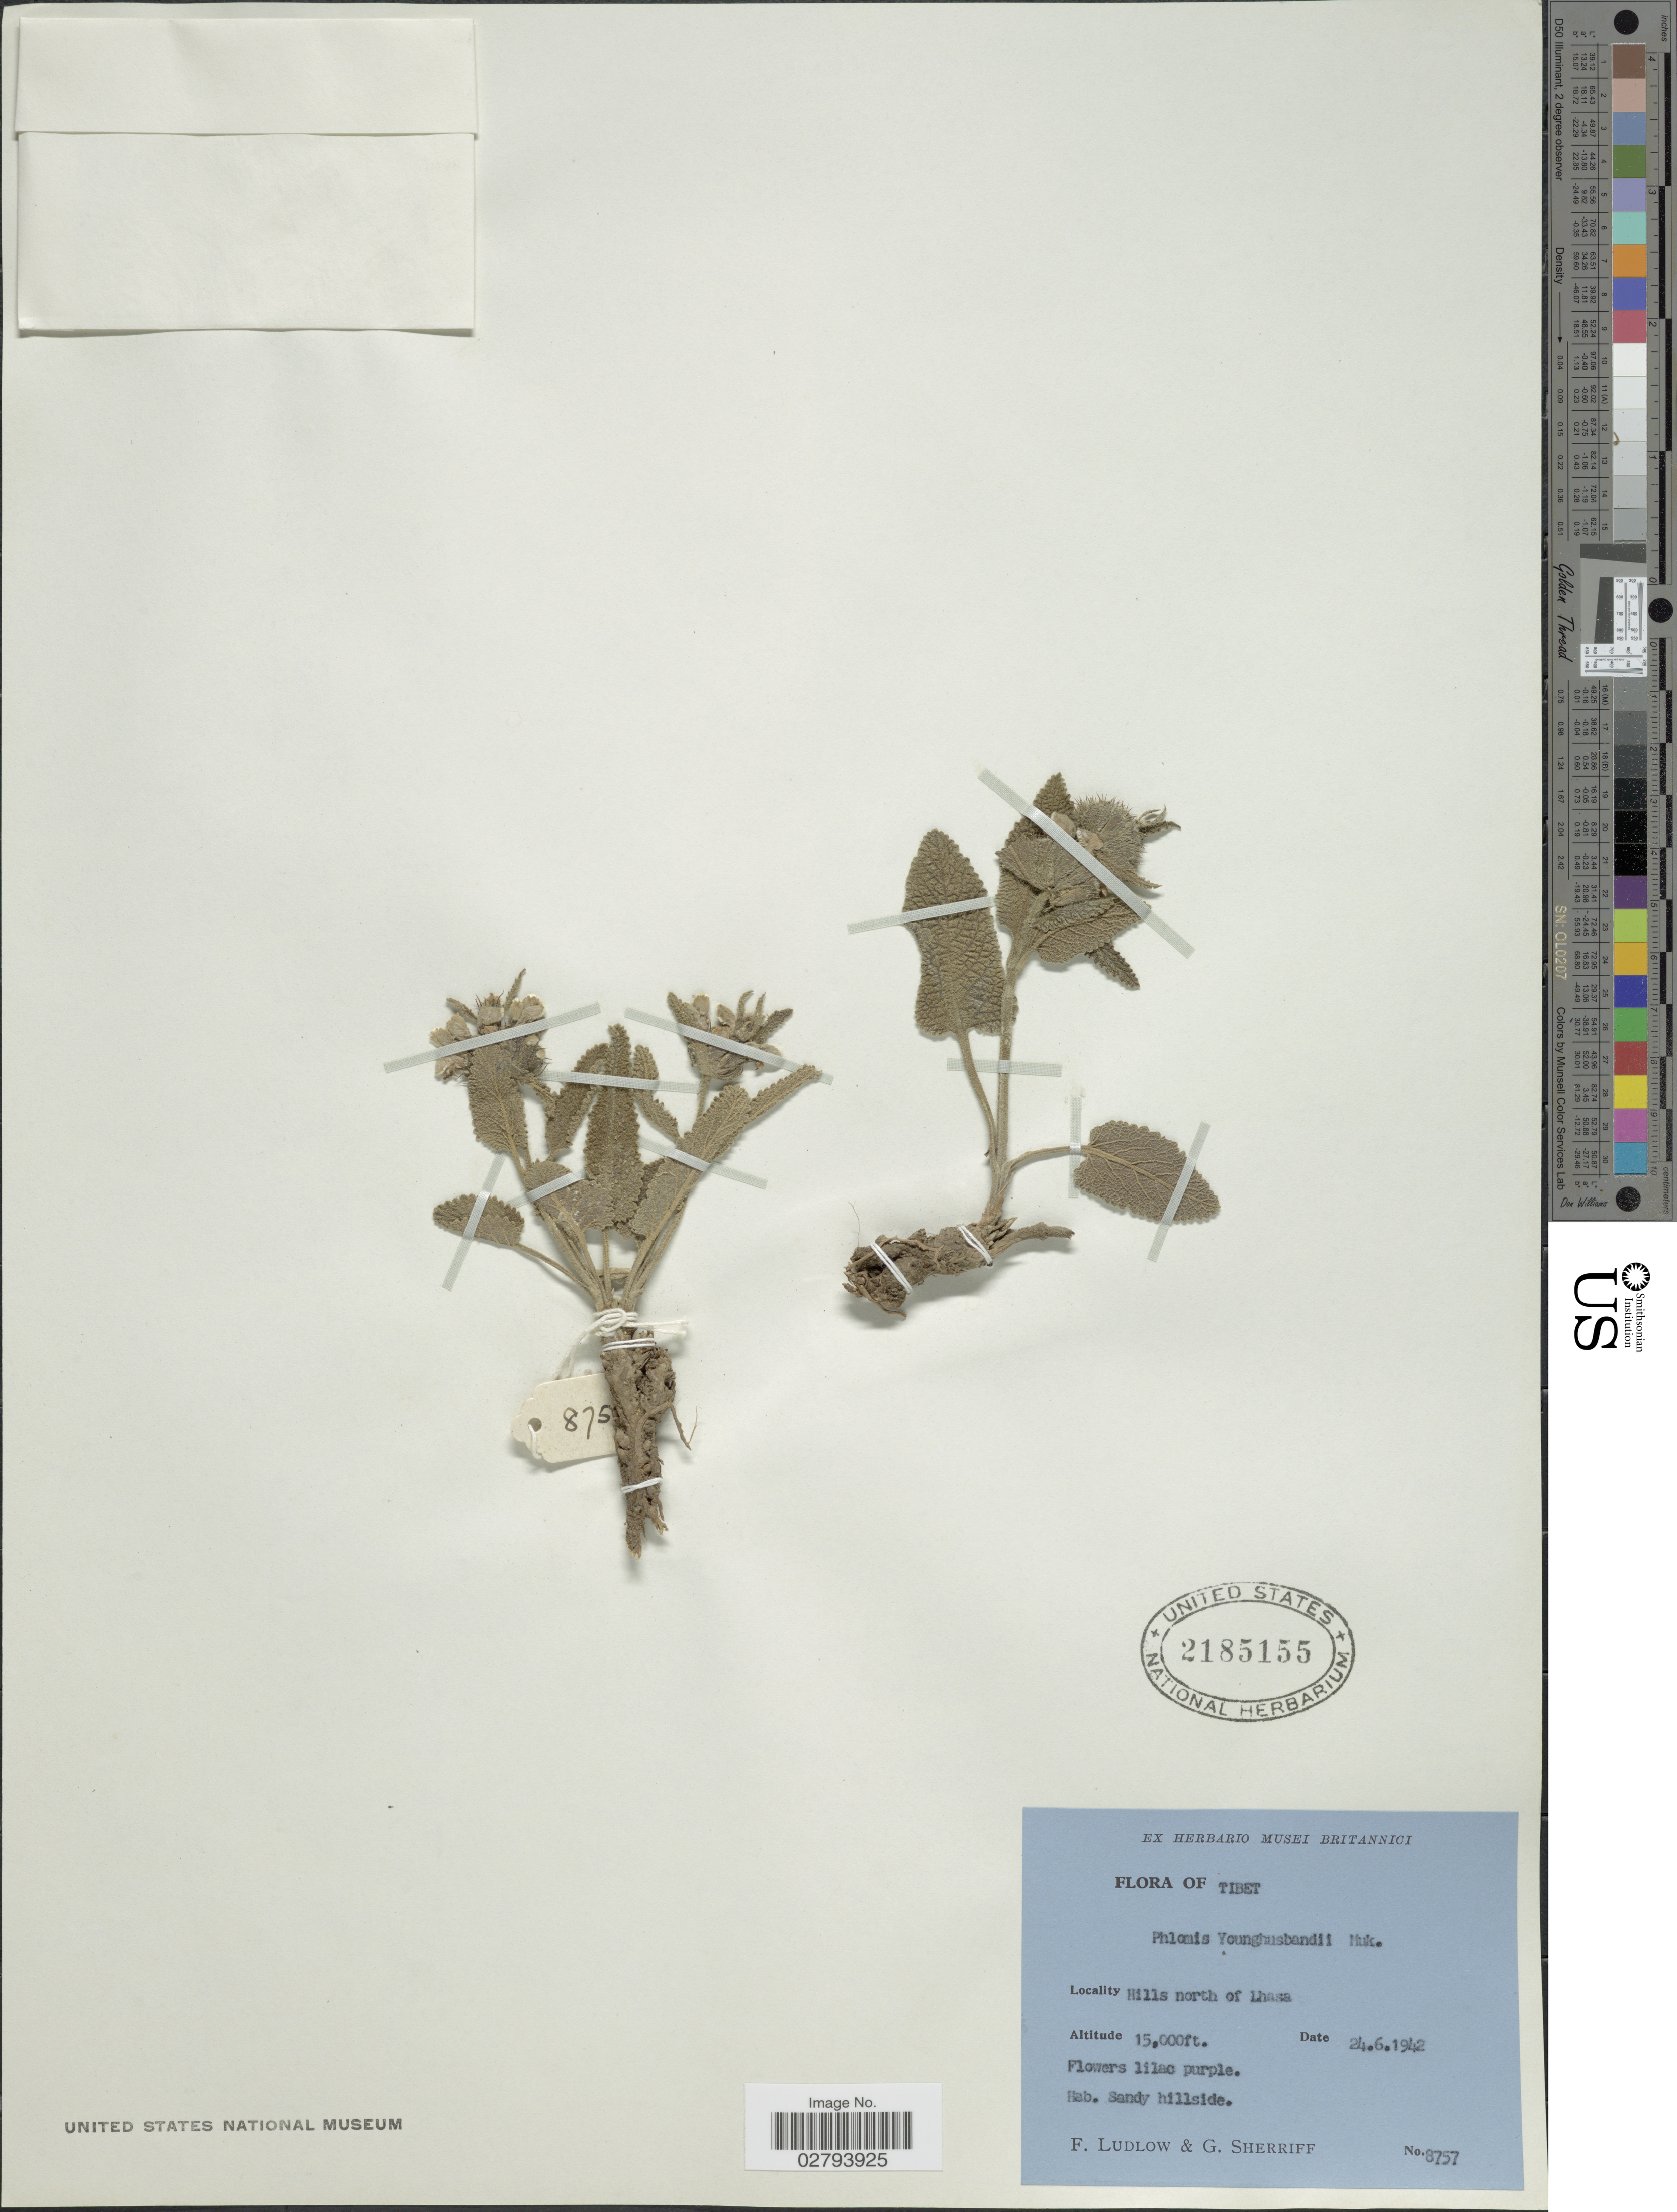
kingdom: Plantae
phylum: Tracheophyta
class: Magnoliopsida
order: Lamiales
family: Lamiaceae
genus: Phlomoides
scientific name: Phlomoides younghusbandii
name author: (Mukerjee) Kamelin & Makhm.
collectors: F. Ludlow & G. Sherriff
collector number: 8757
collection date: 1942-06-24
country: China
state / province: Xizang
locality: Tibet, Hills north of Lhasa.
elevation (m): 4572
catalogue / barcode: US 2185155